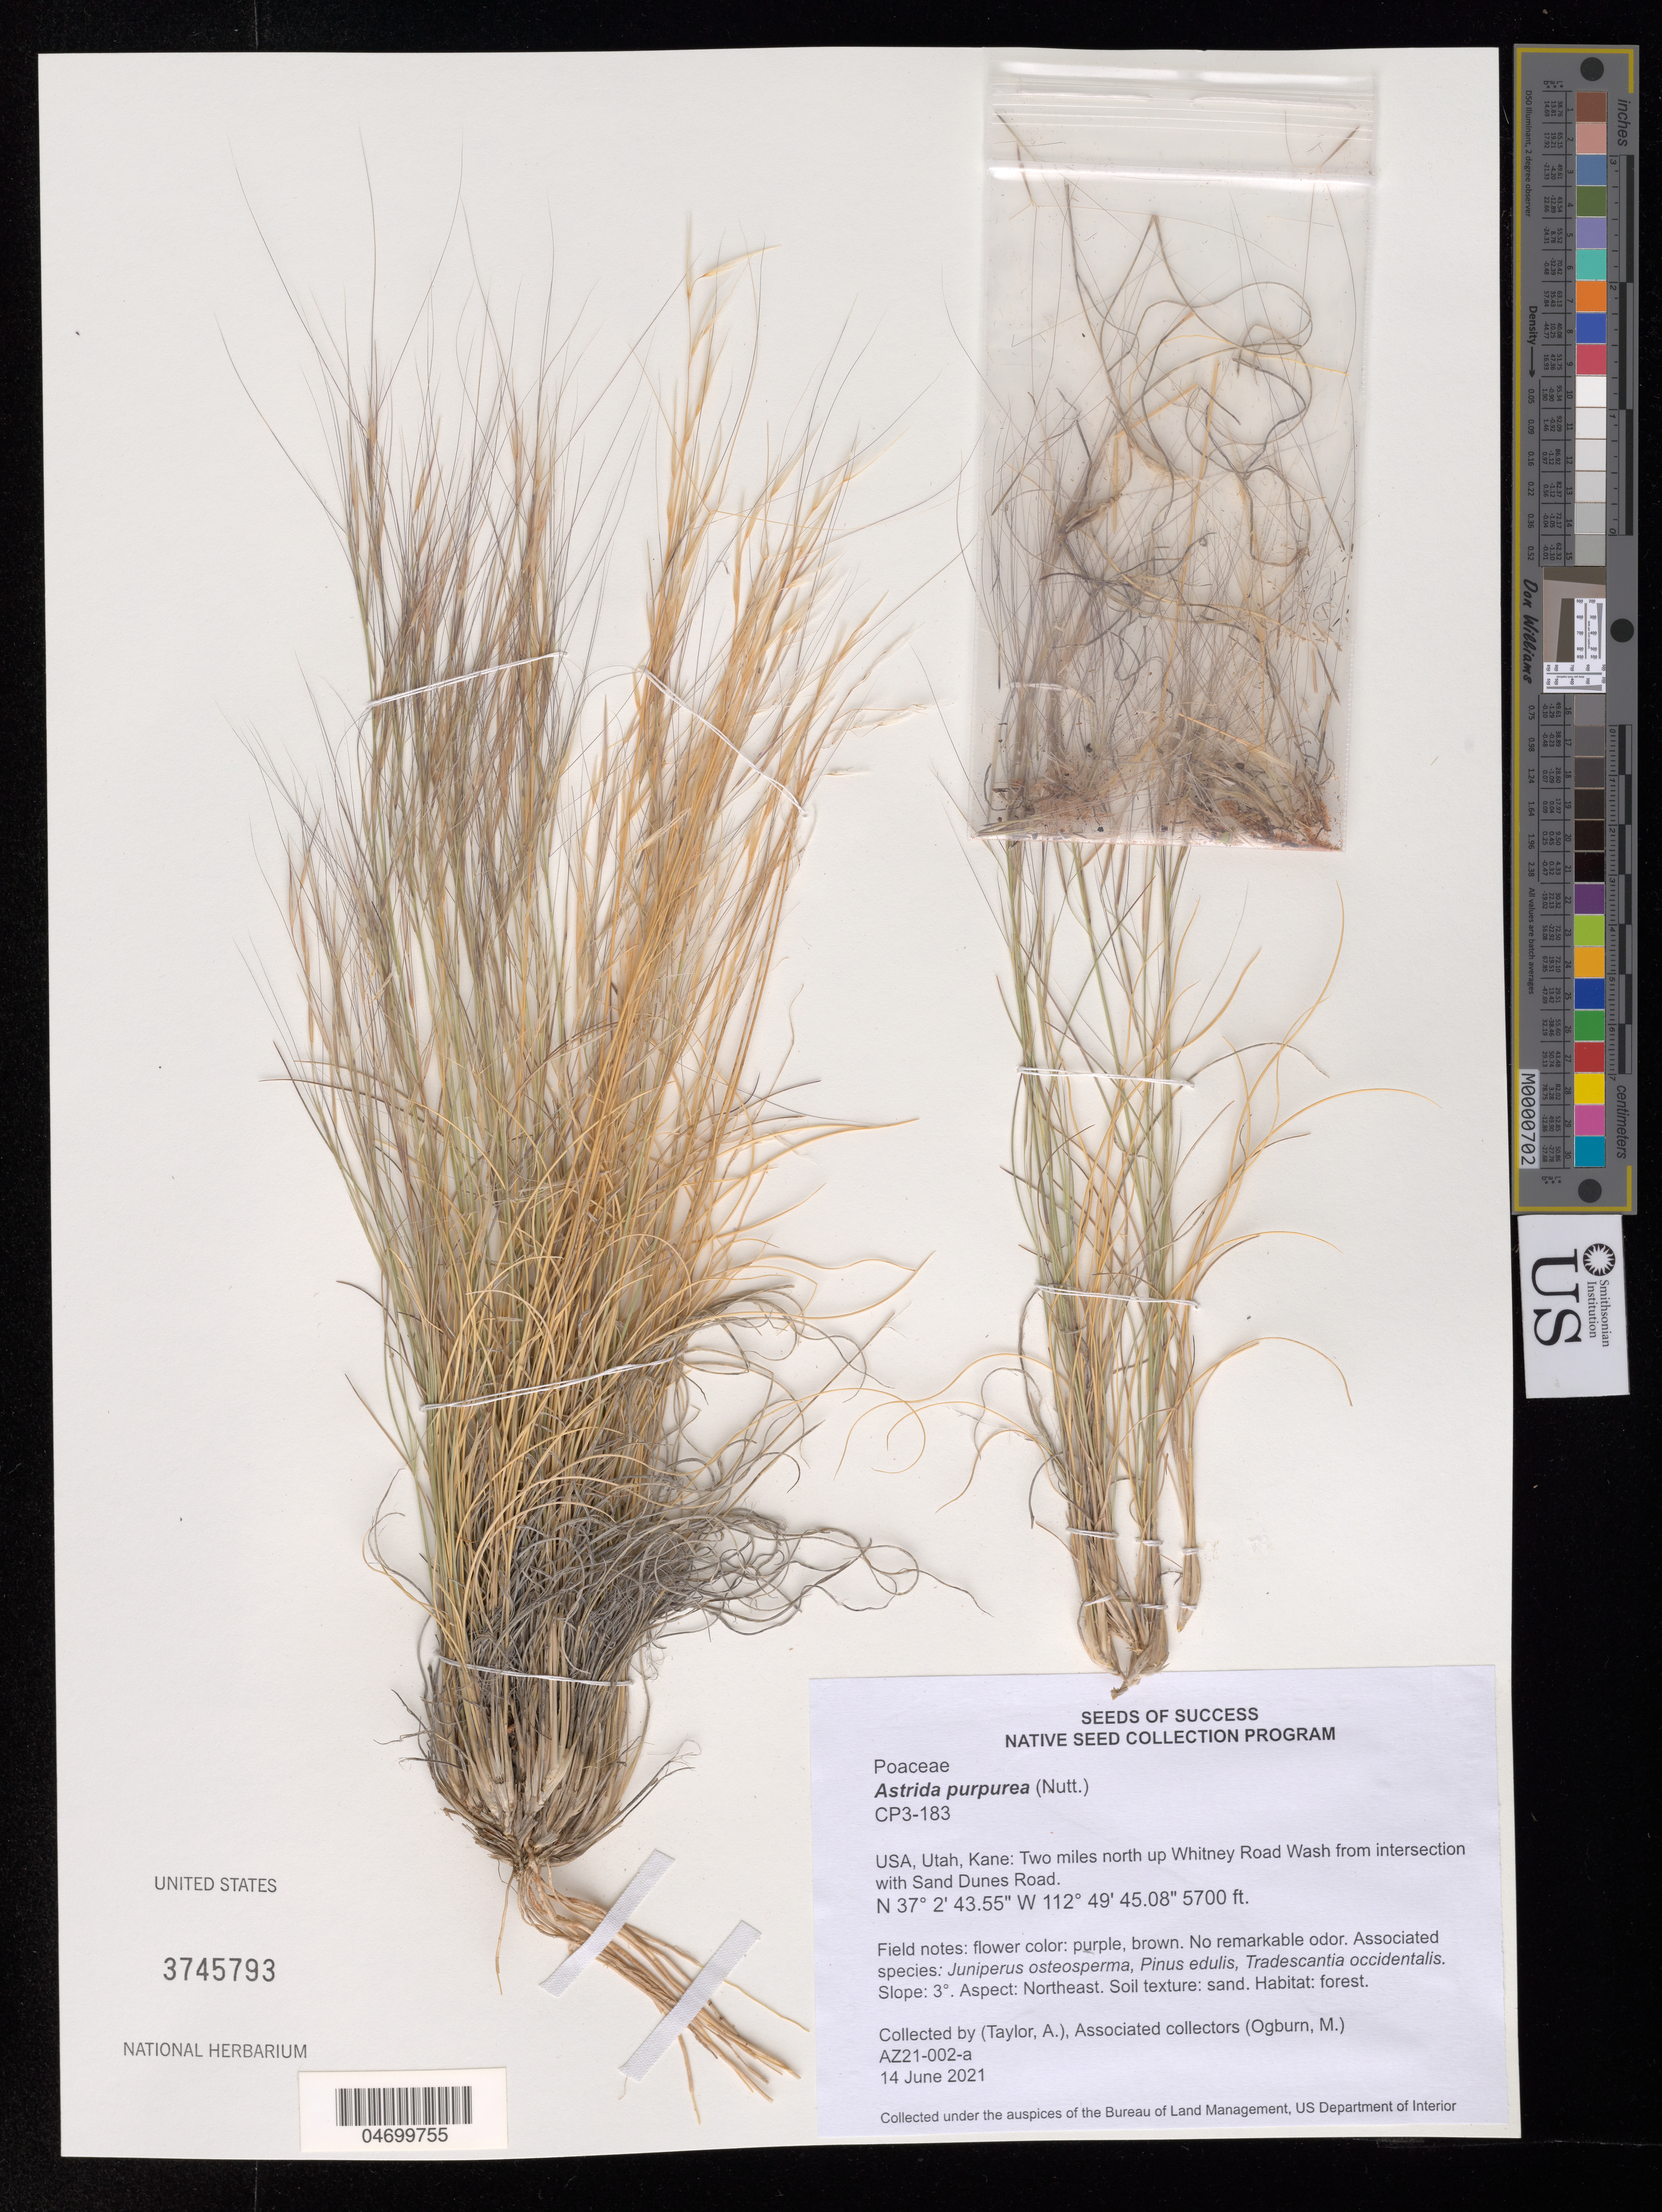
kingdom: Plantae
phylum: Tracheophyta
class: Liliopsida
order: Poales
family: Poaceae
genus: Aristida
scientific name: Aristida purpurea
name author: Nutt.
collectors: A. Taylor & M. Ogburn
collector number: CP3-183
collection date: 2021-06-14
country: United States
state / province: Utah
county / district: Kane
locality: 2 mi. N up Whitney Road Wash from intersection with Sand Dunes Rd.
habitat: Sand soil. Forest. With Juniperus osteosperma, Pinus edulis, Tradescantia occidentalis.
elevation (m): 1737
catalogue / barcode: US 3745793